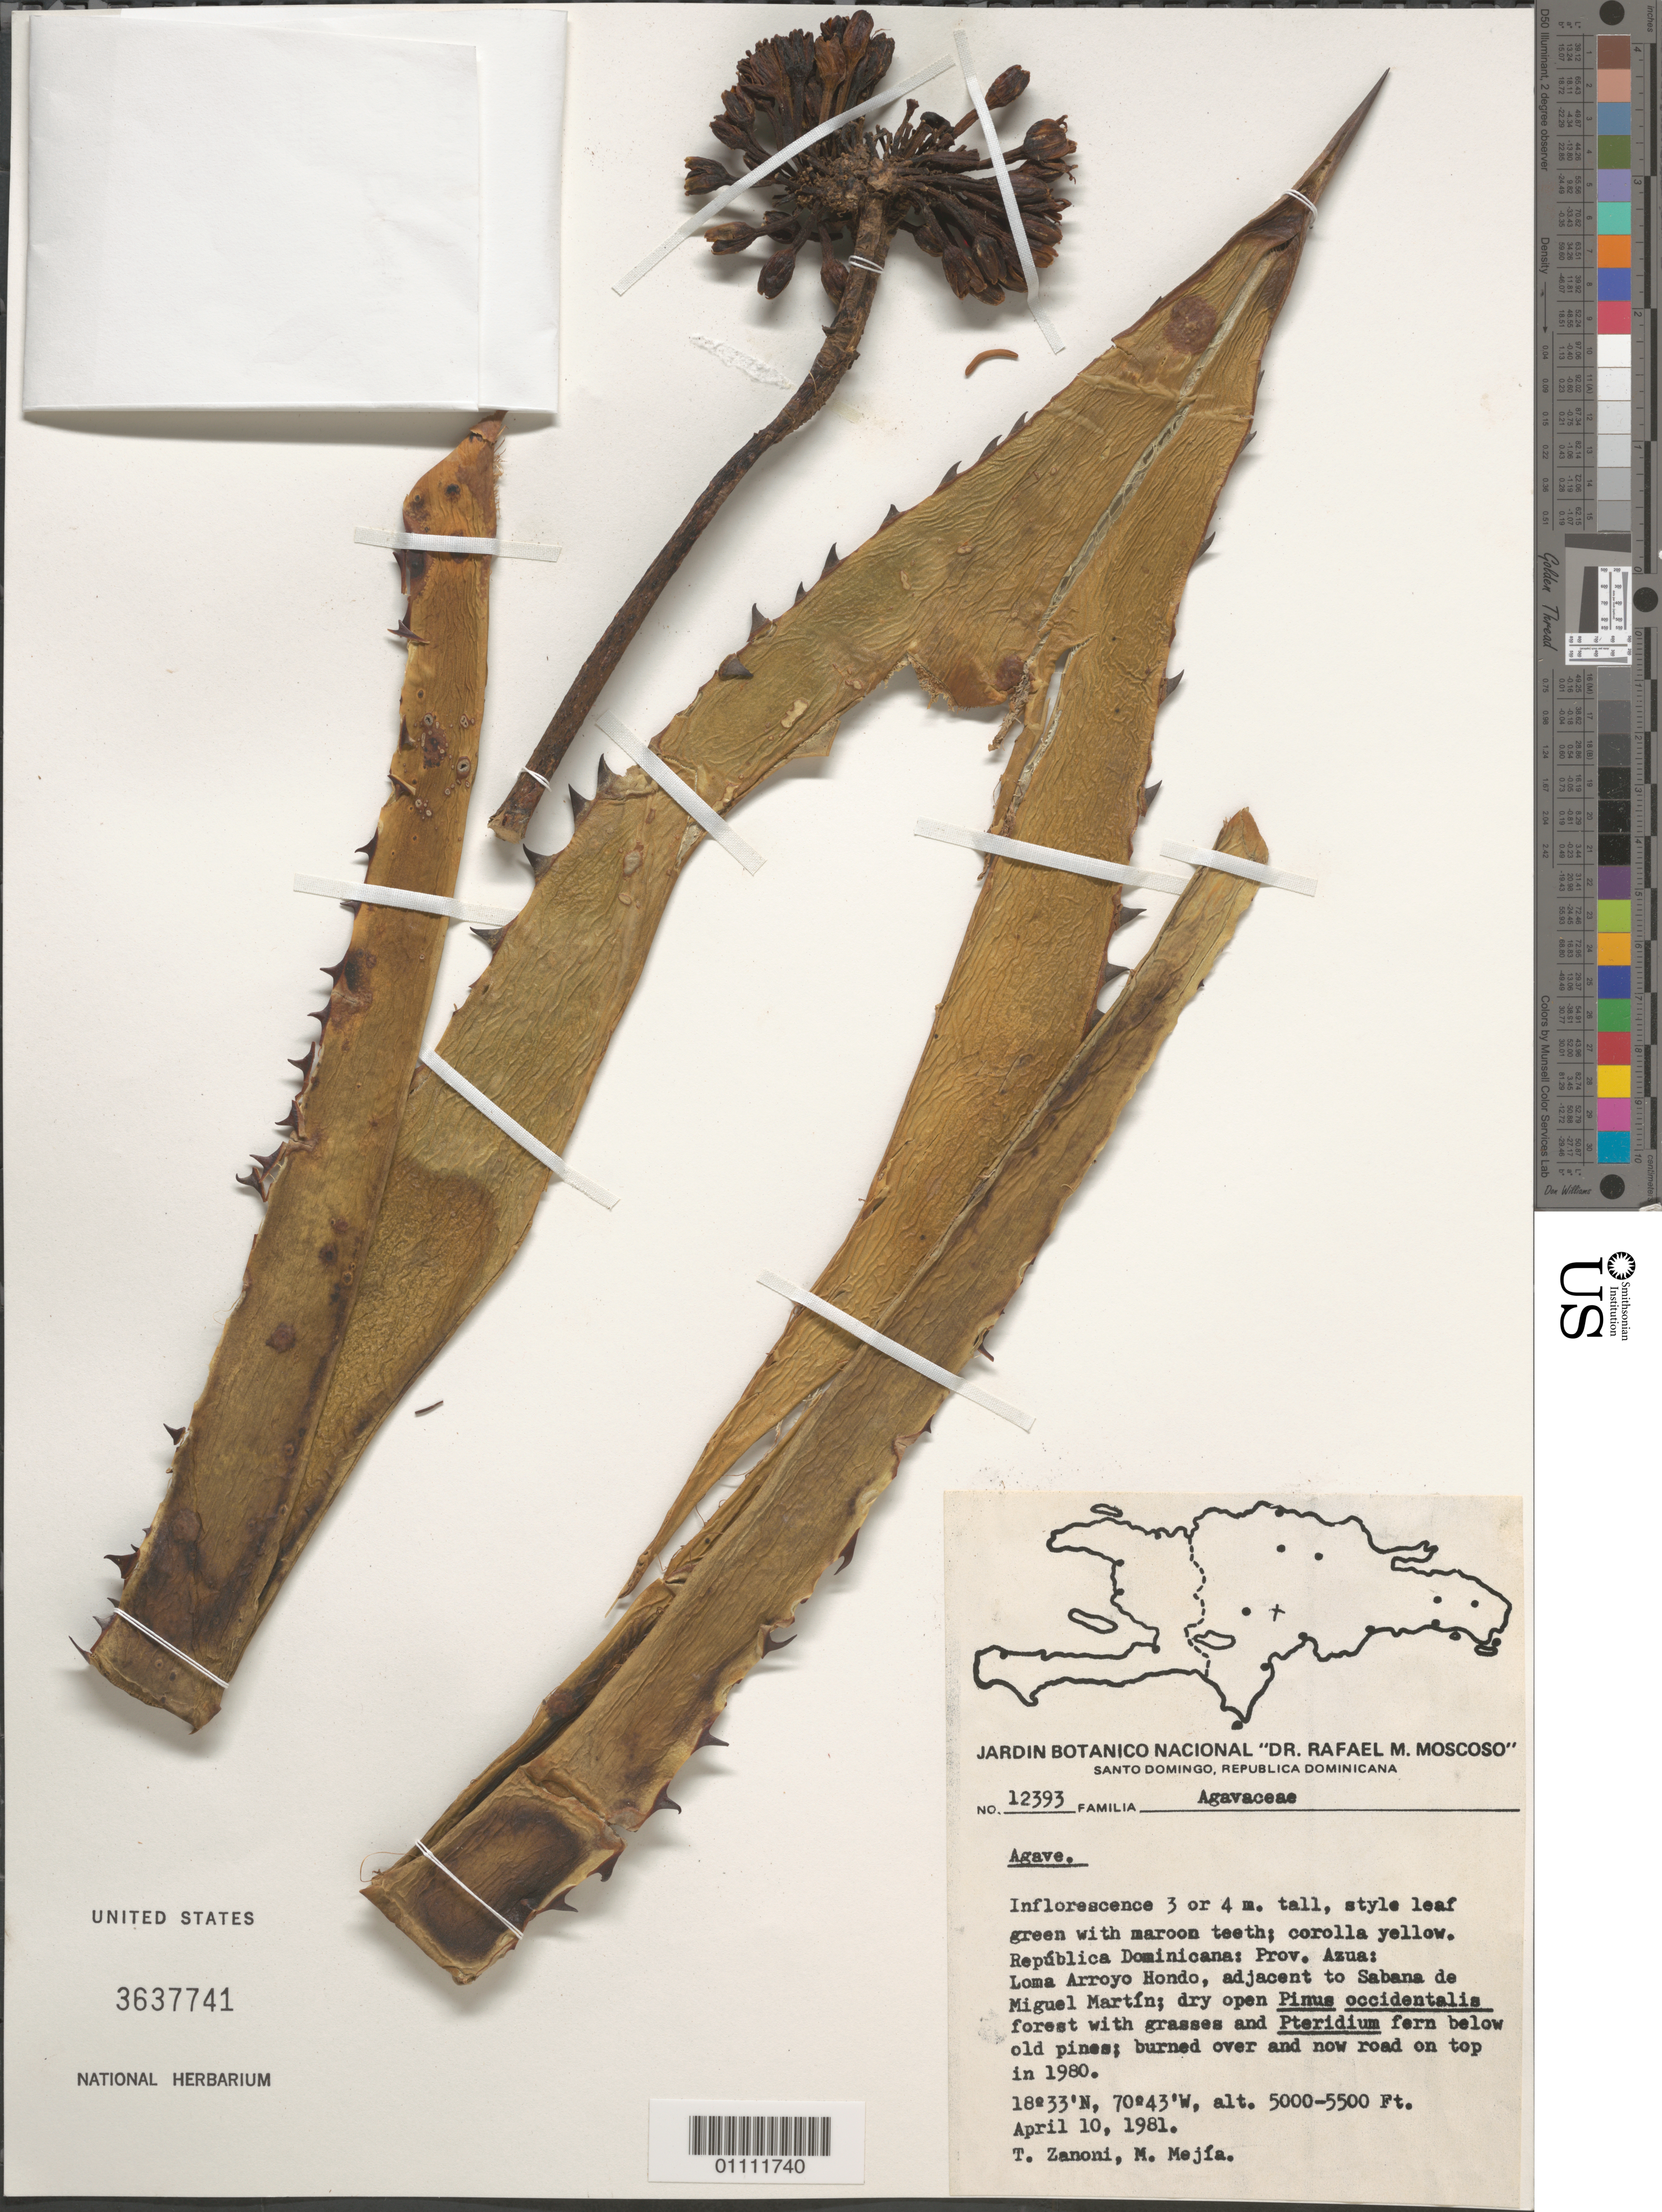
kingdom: Plantae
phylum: Tracheophyta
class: Liliopsida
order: Asparagales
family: Asparagaceae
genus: Agave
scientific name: Agave sp.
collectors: T. A. Zanoni & M. Mejia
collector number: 12393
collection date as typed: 10 Apr 1981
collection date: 1981-04-10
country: Dominican Republic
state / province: Azua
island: Hispaniola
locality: Loma Arroyo Hondo, adjacent to Sabana de Miguel Martín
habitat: Dry open Pinus occidentalis forest with grasses and Pteridium fern below old pines; burned over and now road on top in 1980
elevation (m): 1524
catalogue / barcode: US 3637741